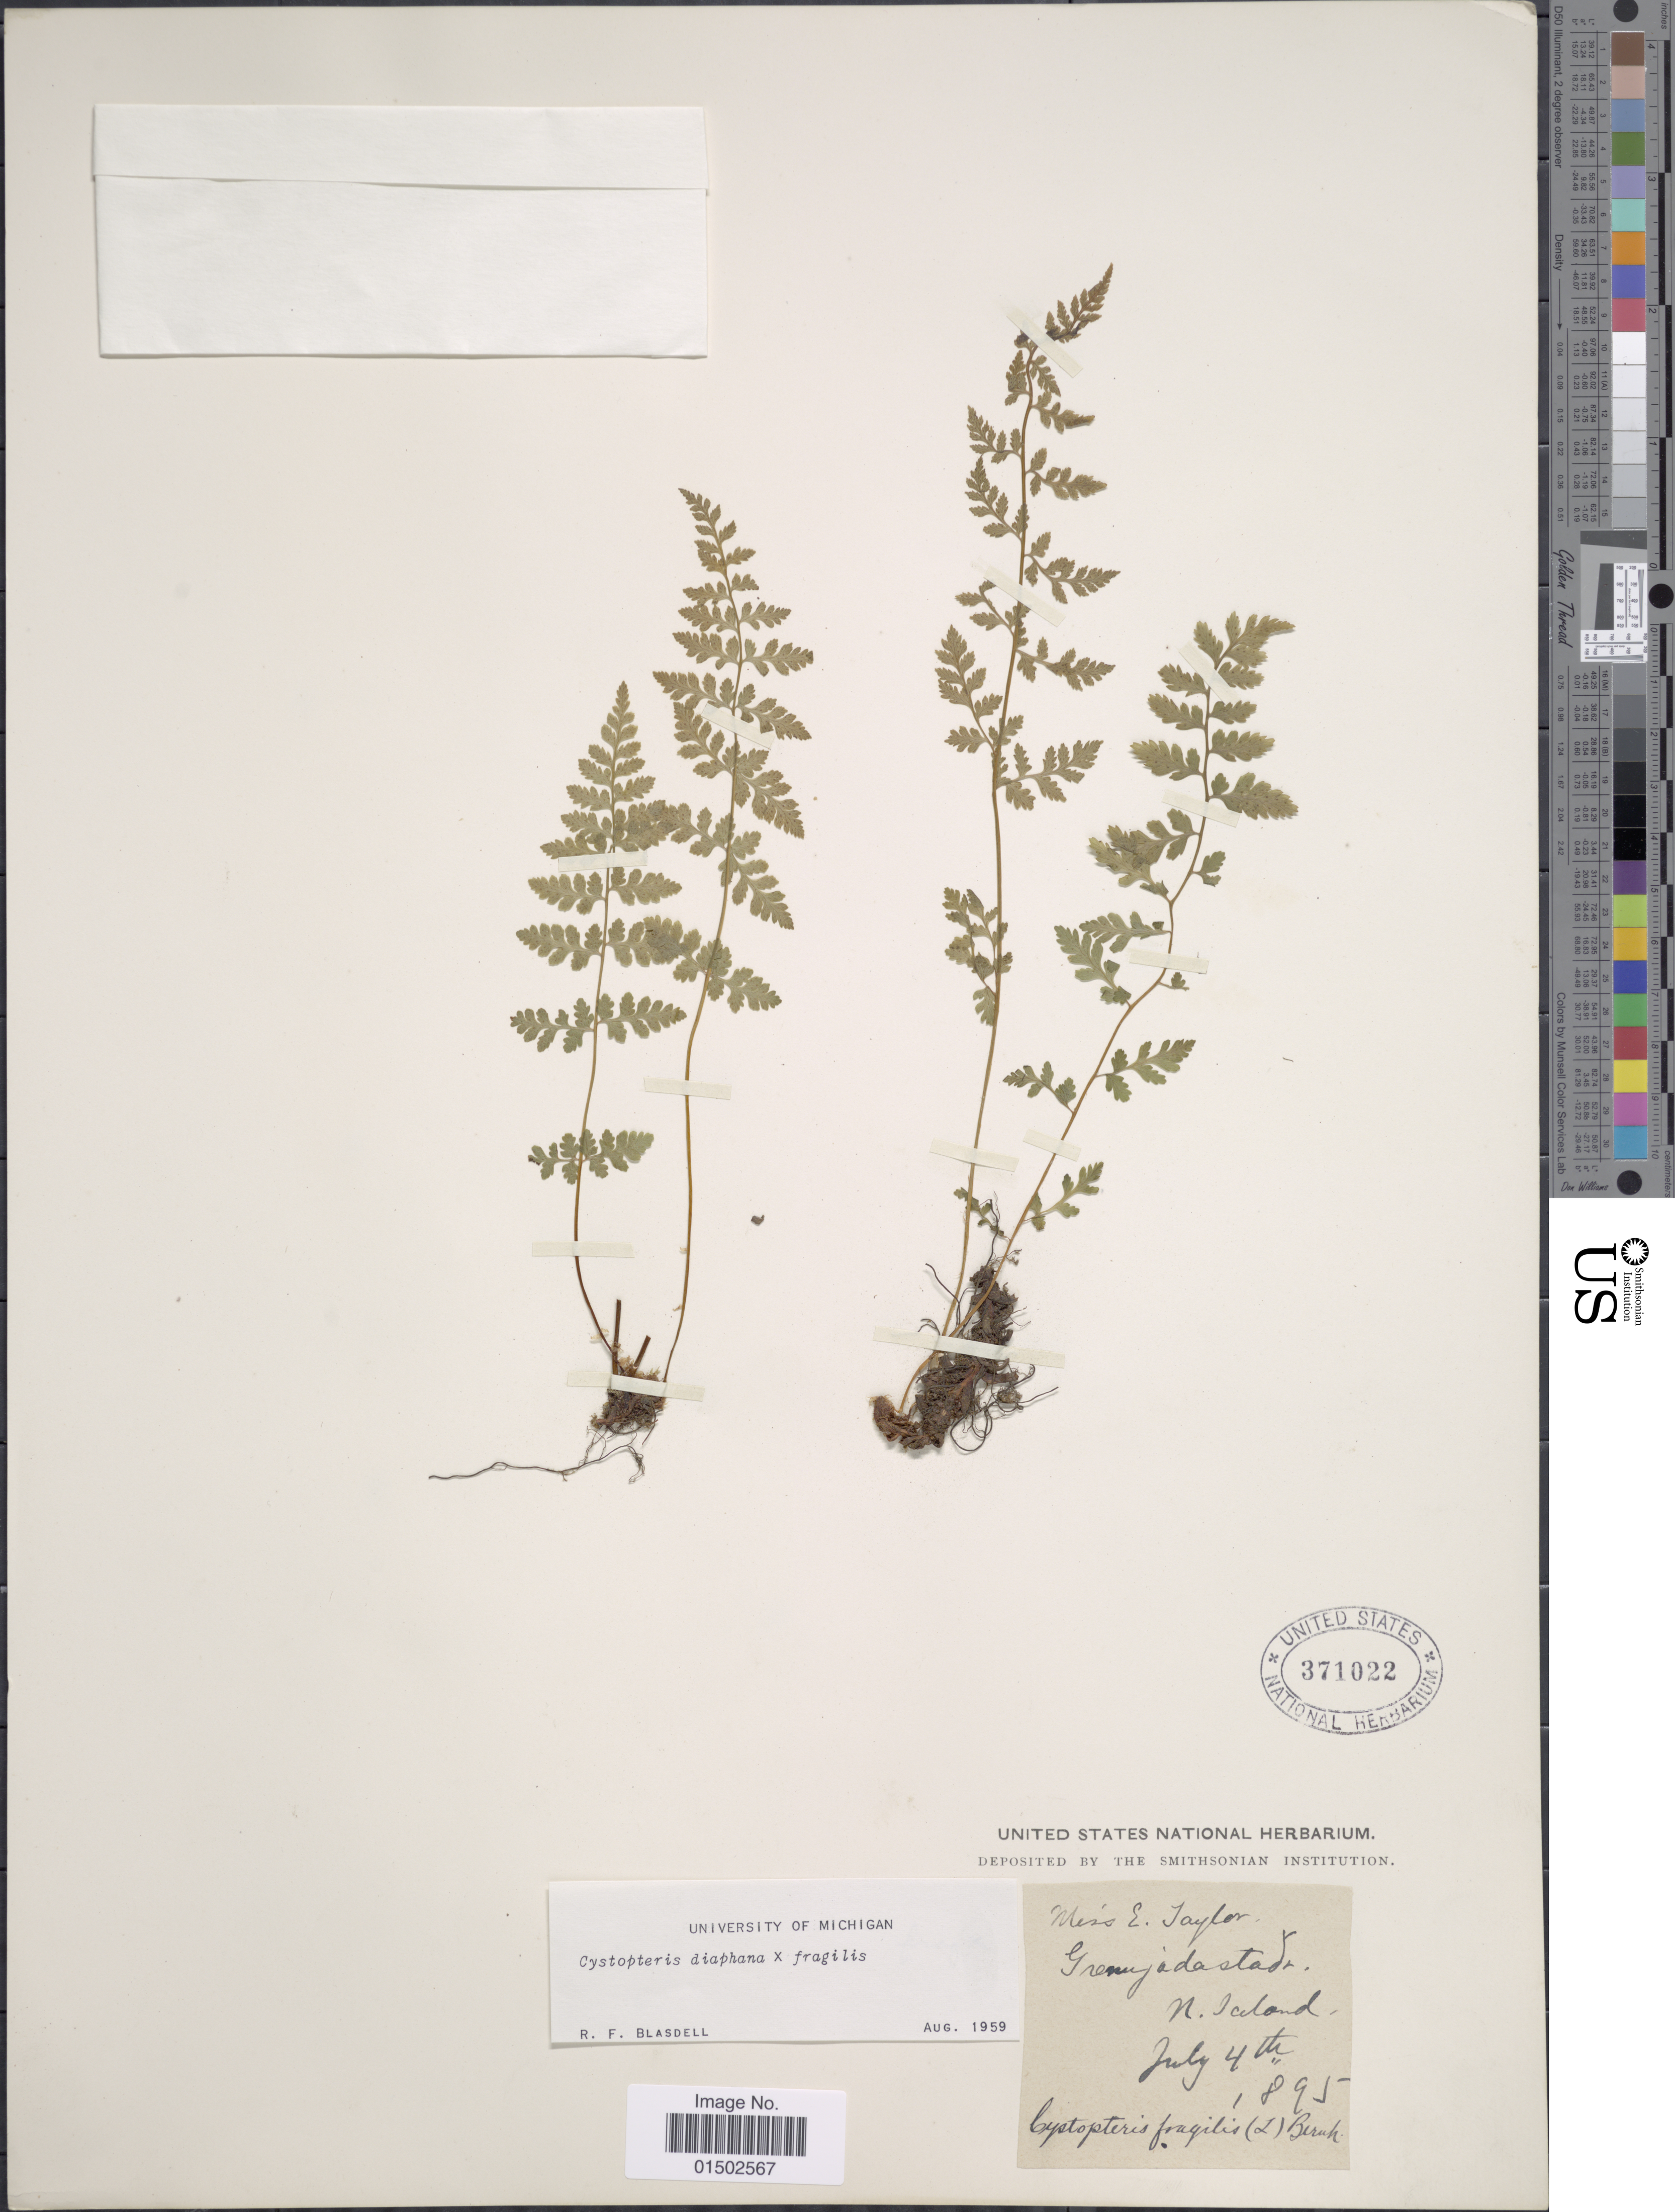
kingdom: Plantae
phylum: Tracheophyta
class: Polypodiopsida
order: Polypodiales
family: Cystopteridaceae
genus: Cystopteris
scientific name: Cystopteris diaphana x C. fragilis (L.) Bernh.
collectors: E. Taylor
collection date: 1895-07-04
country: Iceland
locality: Grenjadastadr, N. Iceland.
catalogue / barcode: US 371022